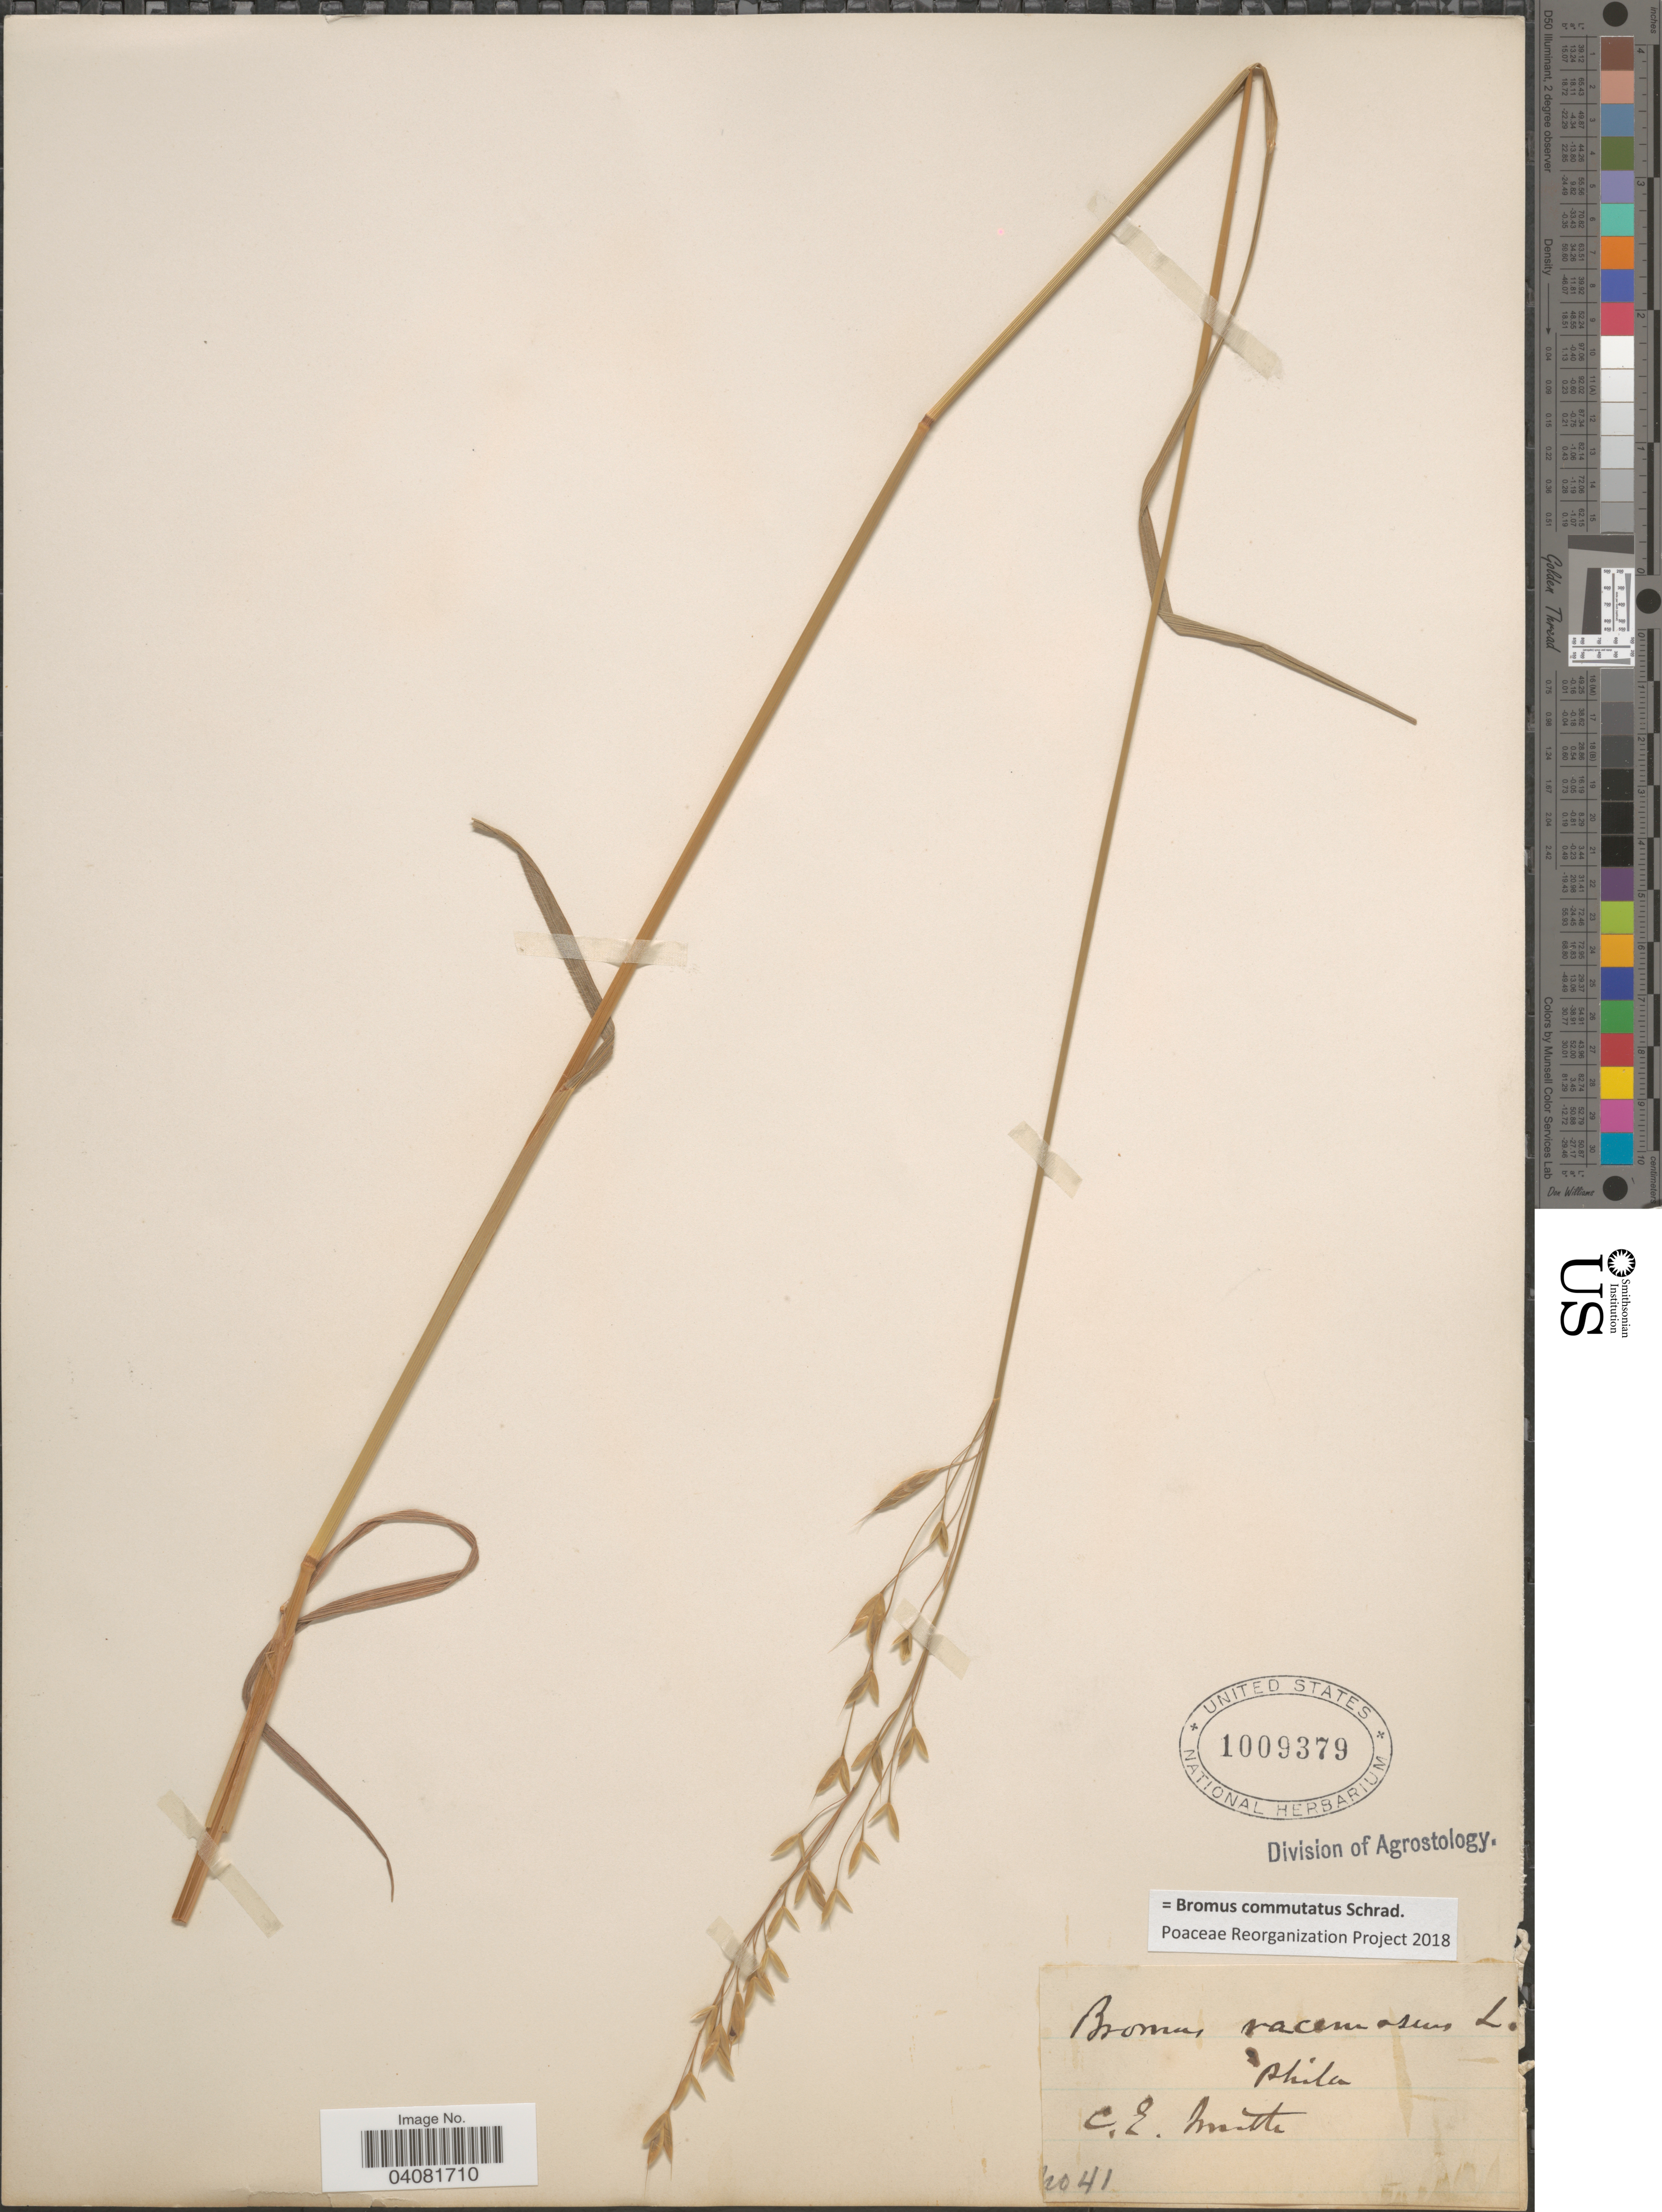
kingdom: Plantae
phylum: Tracheophyta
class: Liliopsida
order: Poales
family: Poaceae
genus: Bromus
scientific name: Bromus commutatus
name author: Schrad.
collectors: C. E. Smith Jr.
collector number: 41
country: United States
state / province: Pennsylvania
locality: Phila.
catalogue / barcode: US 1009379